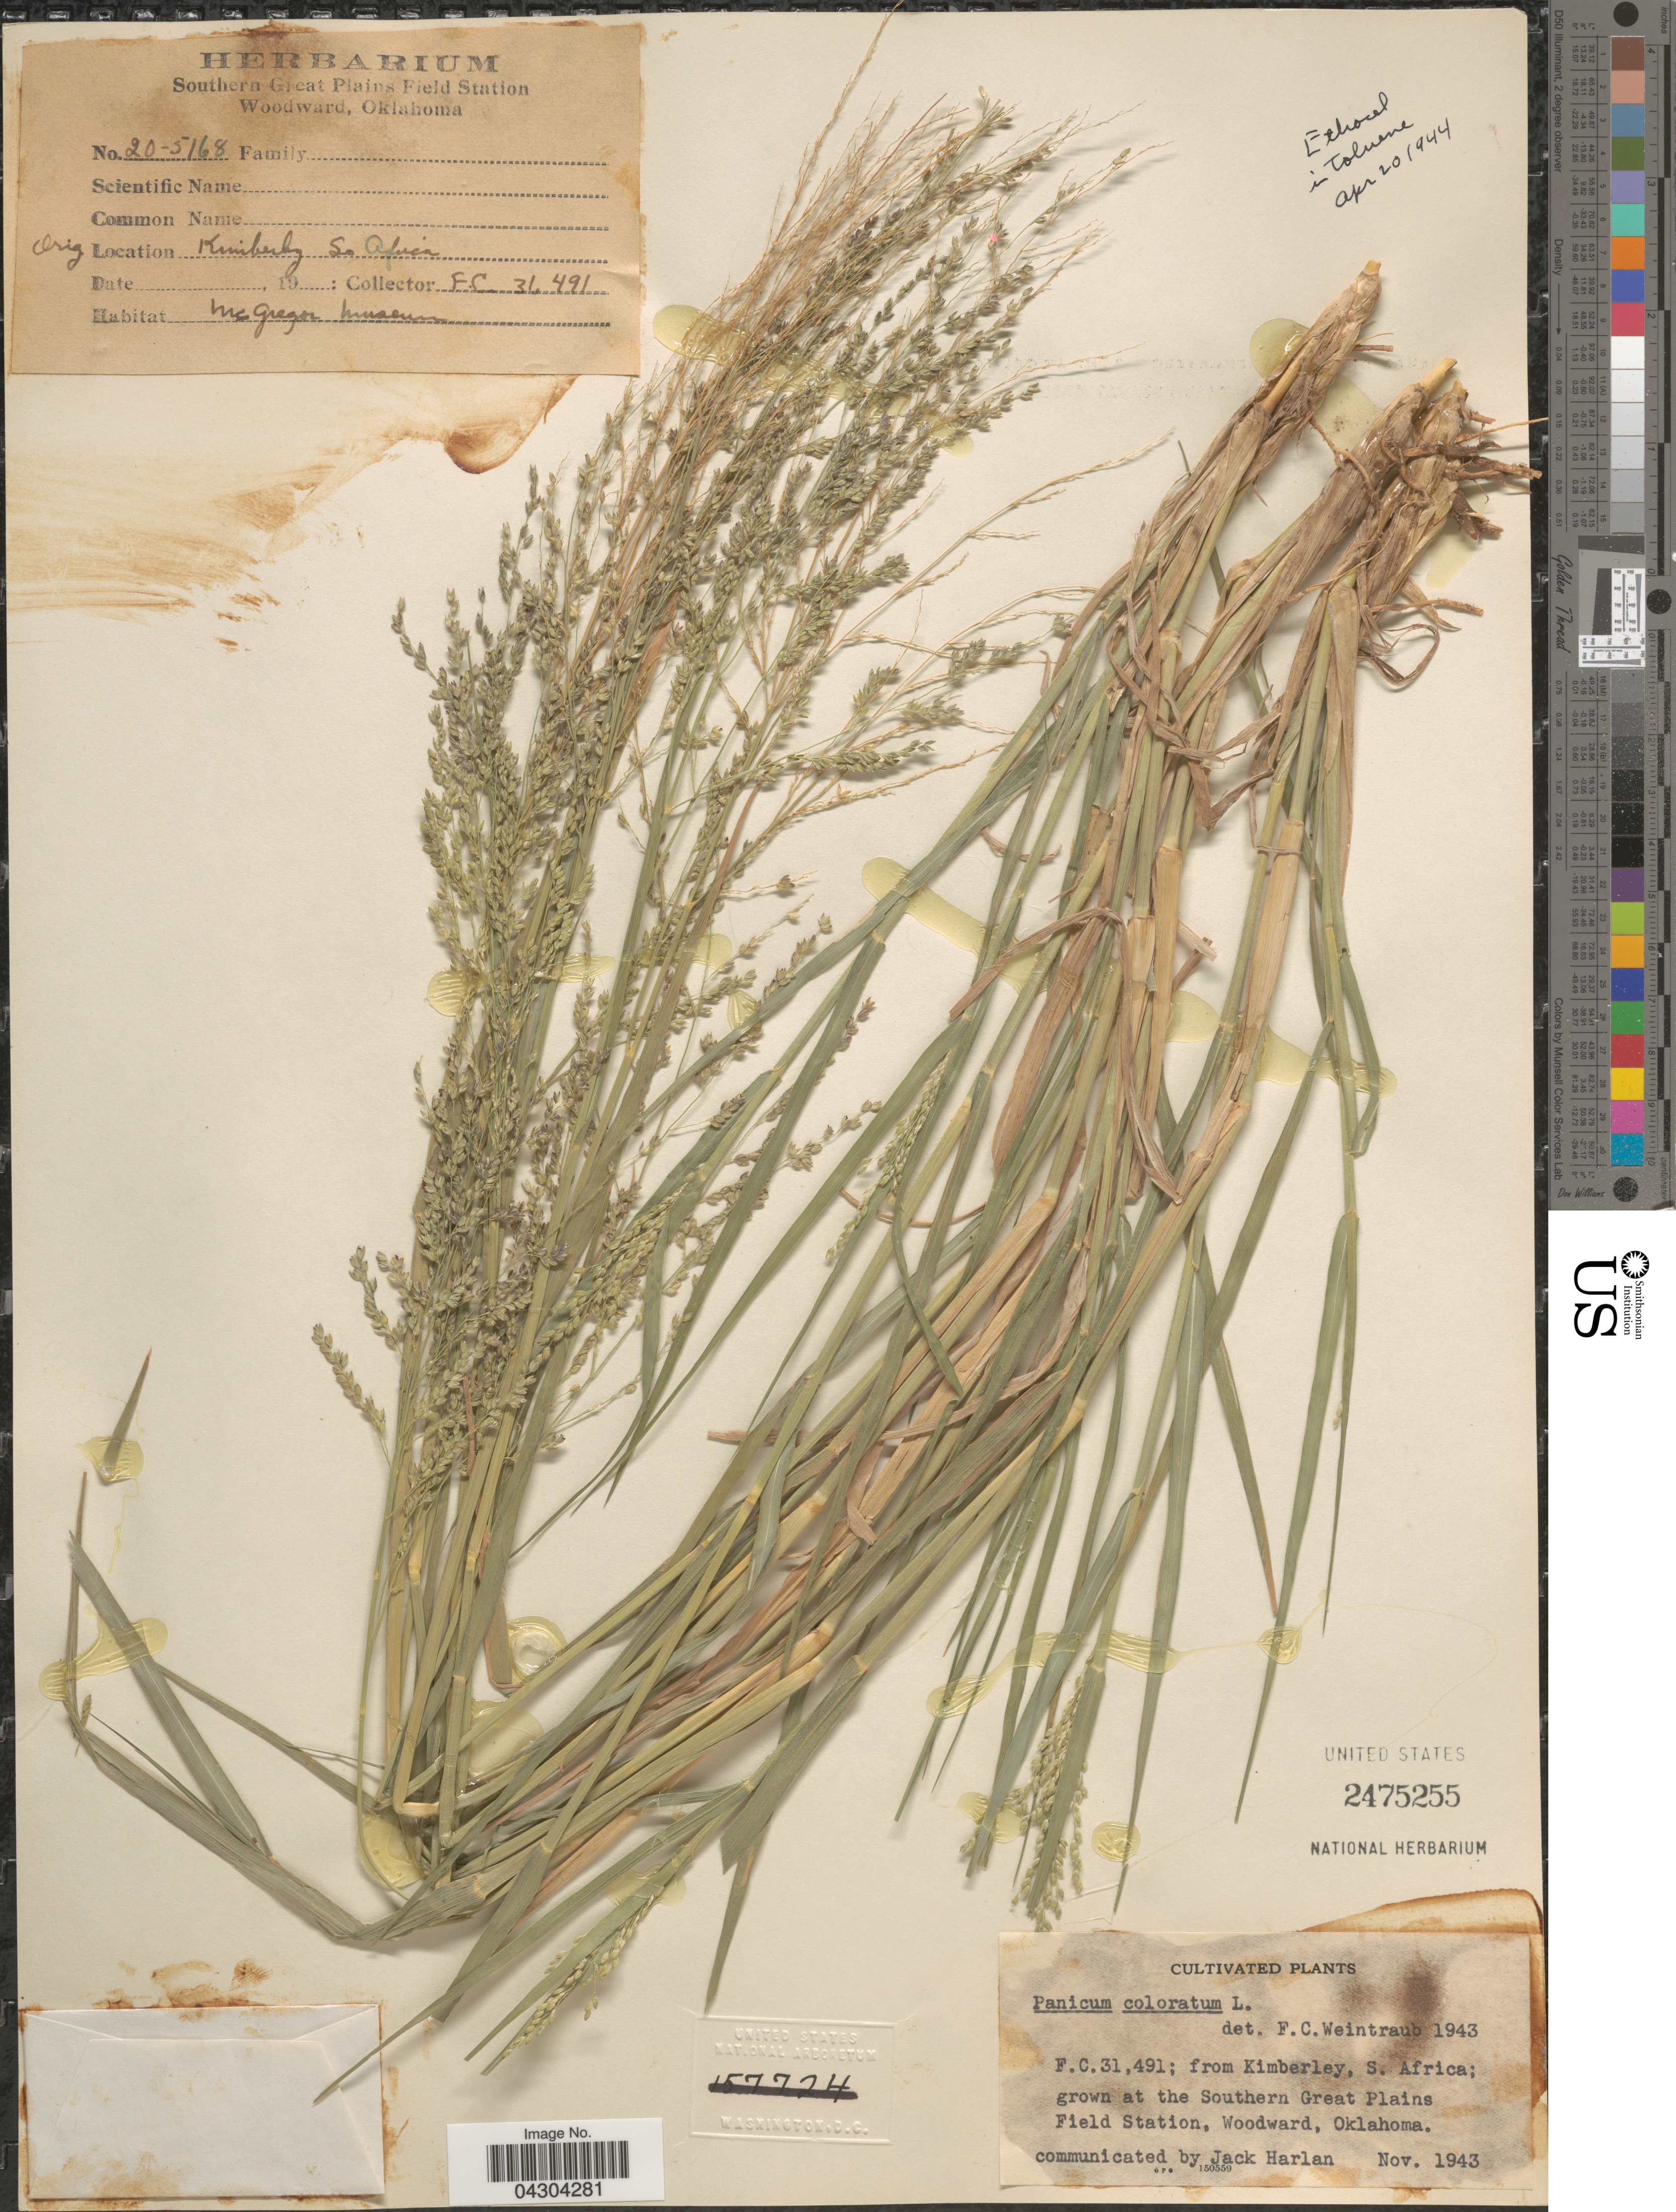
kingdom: Plantae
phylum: Tracheophyta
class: Liliopsida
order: Poales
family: Poaceae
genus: Panicum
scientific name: Panicum coloratum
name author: L.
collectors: F. C.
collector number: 31491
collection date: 1943-11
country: United States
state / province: Oklahoma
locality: Grown at the Southern Great Plains Field Station, Woodward.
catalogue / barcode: US 2475255